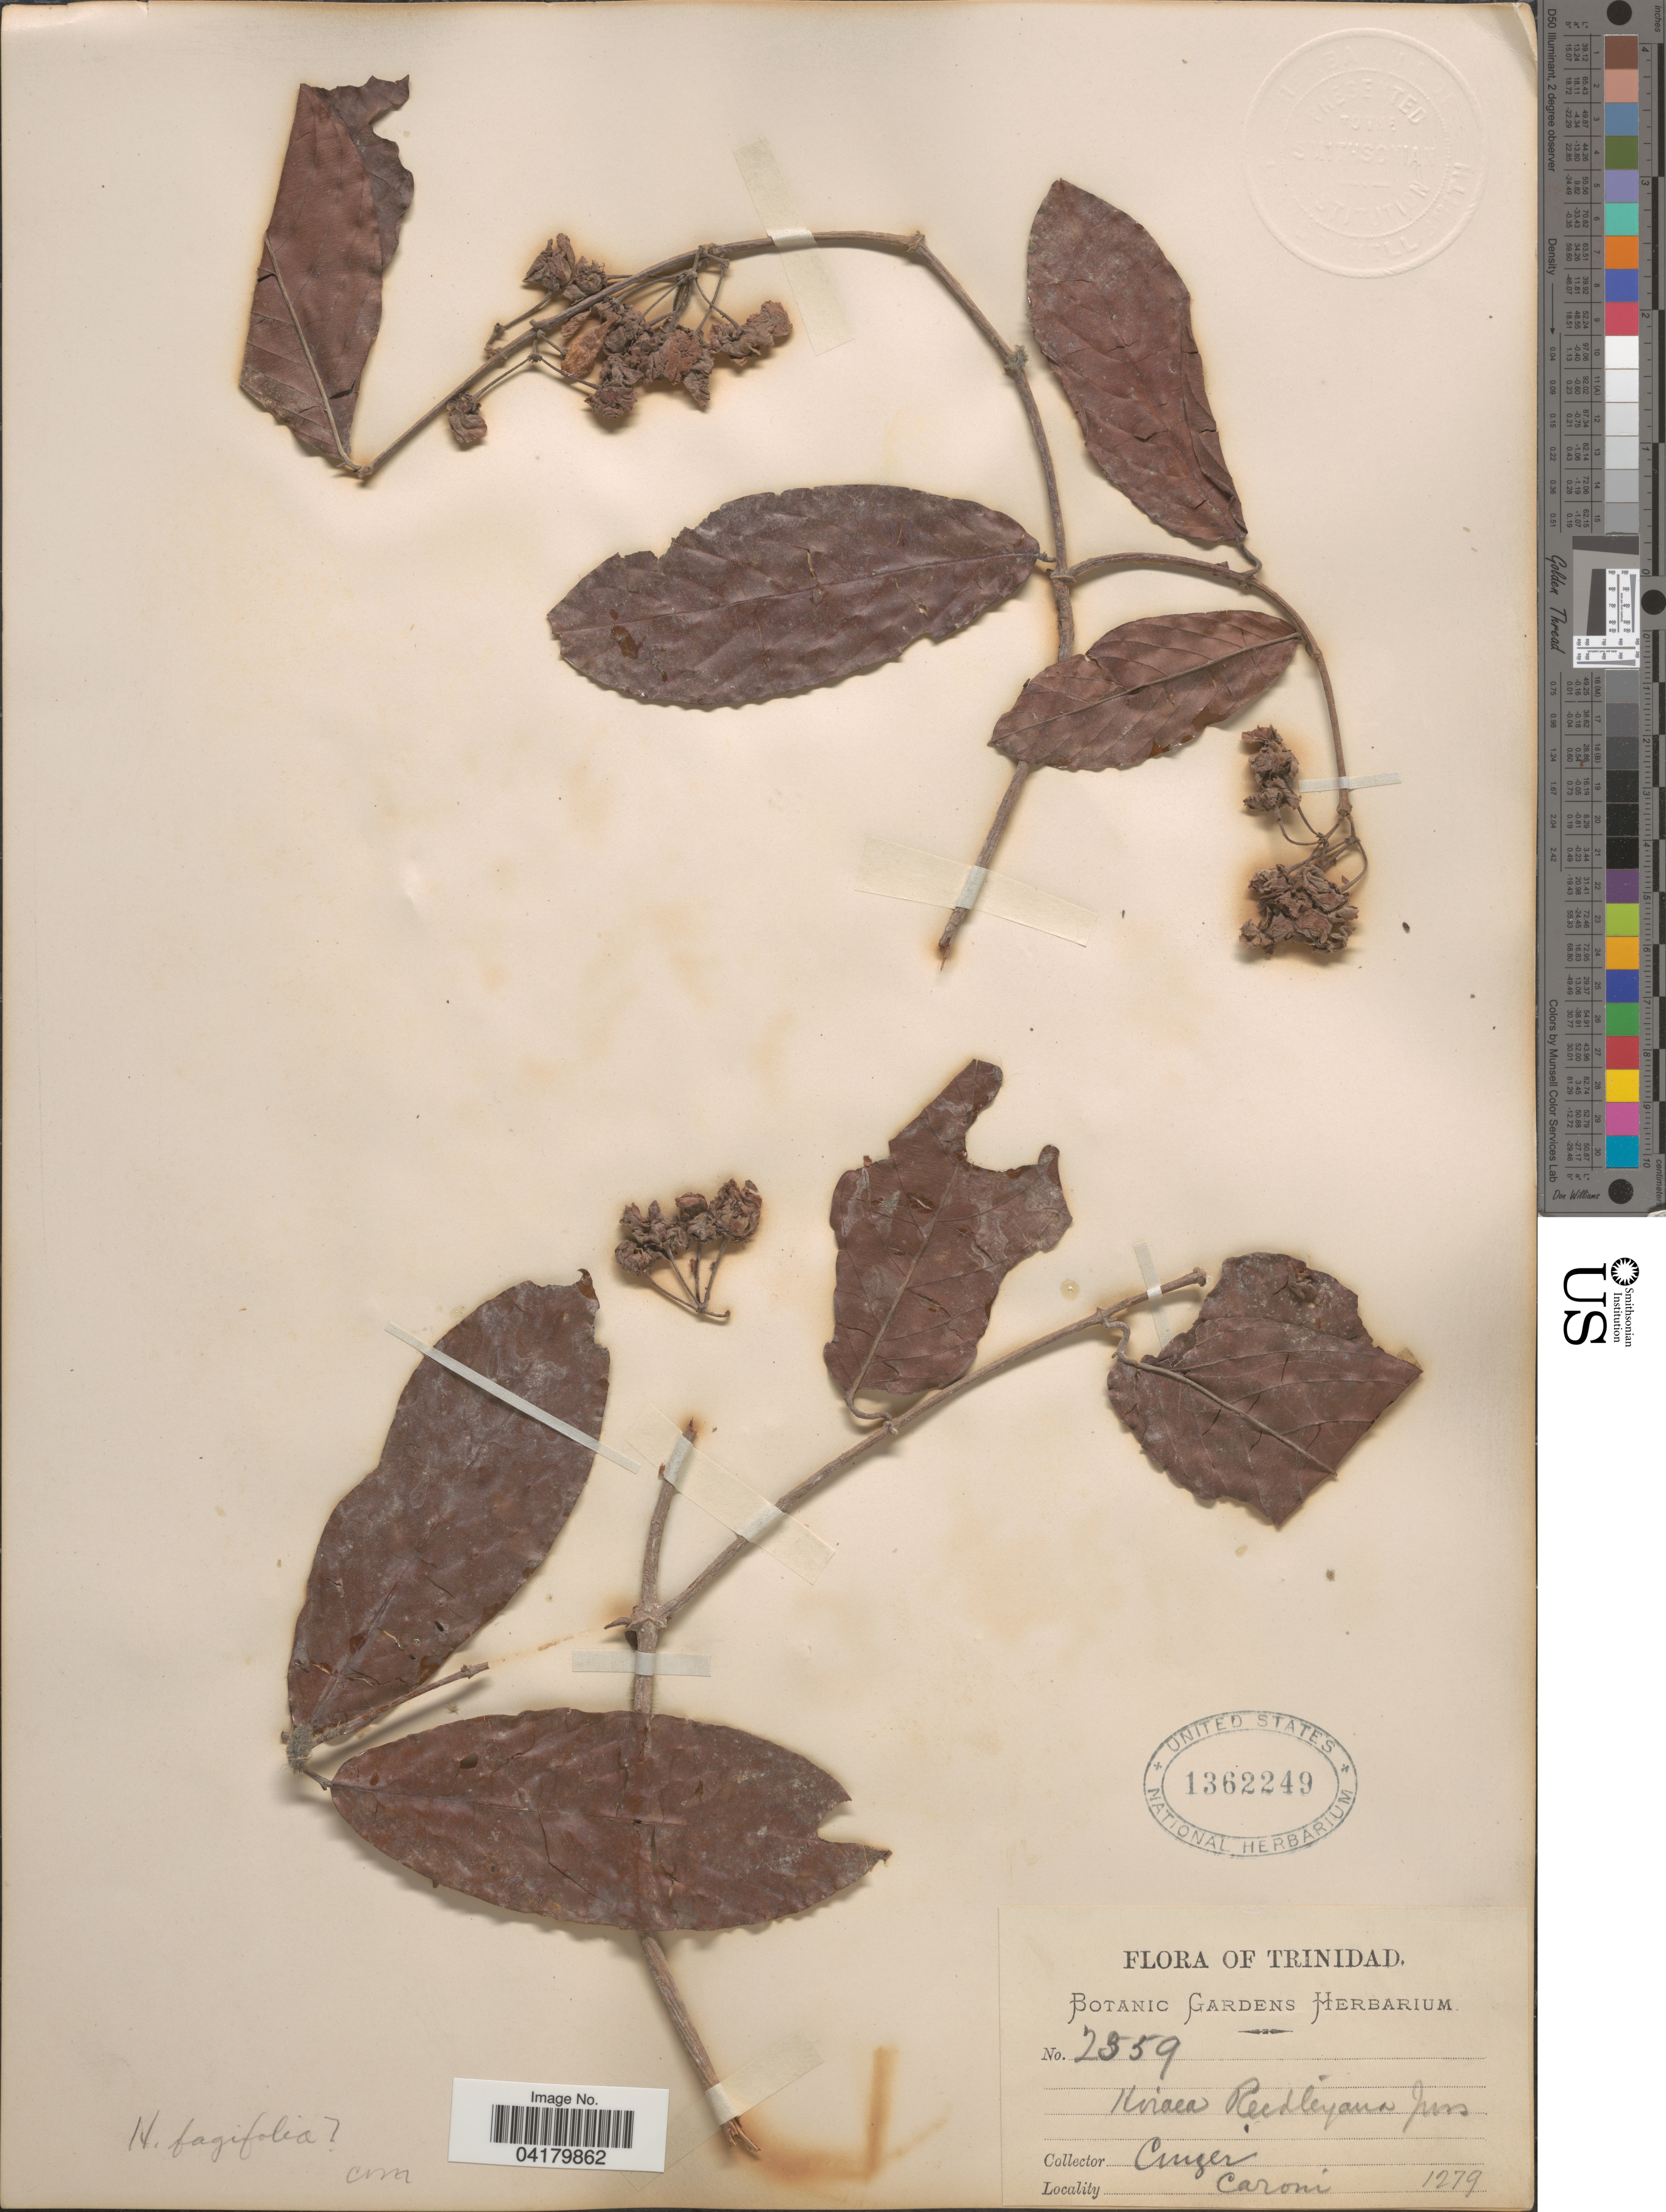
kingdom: Plantae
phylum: Tracheophyta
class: Magnoliopsida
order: Malpighiales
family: Malpighiaceae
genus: Hiraea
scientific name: Hiraea sp.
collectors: -. Cruger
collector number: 2559*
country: Trinidad and Tobago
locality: Caroni. Trinidad.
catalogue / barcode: US 1362249